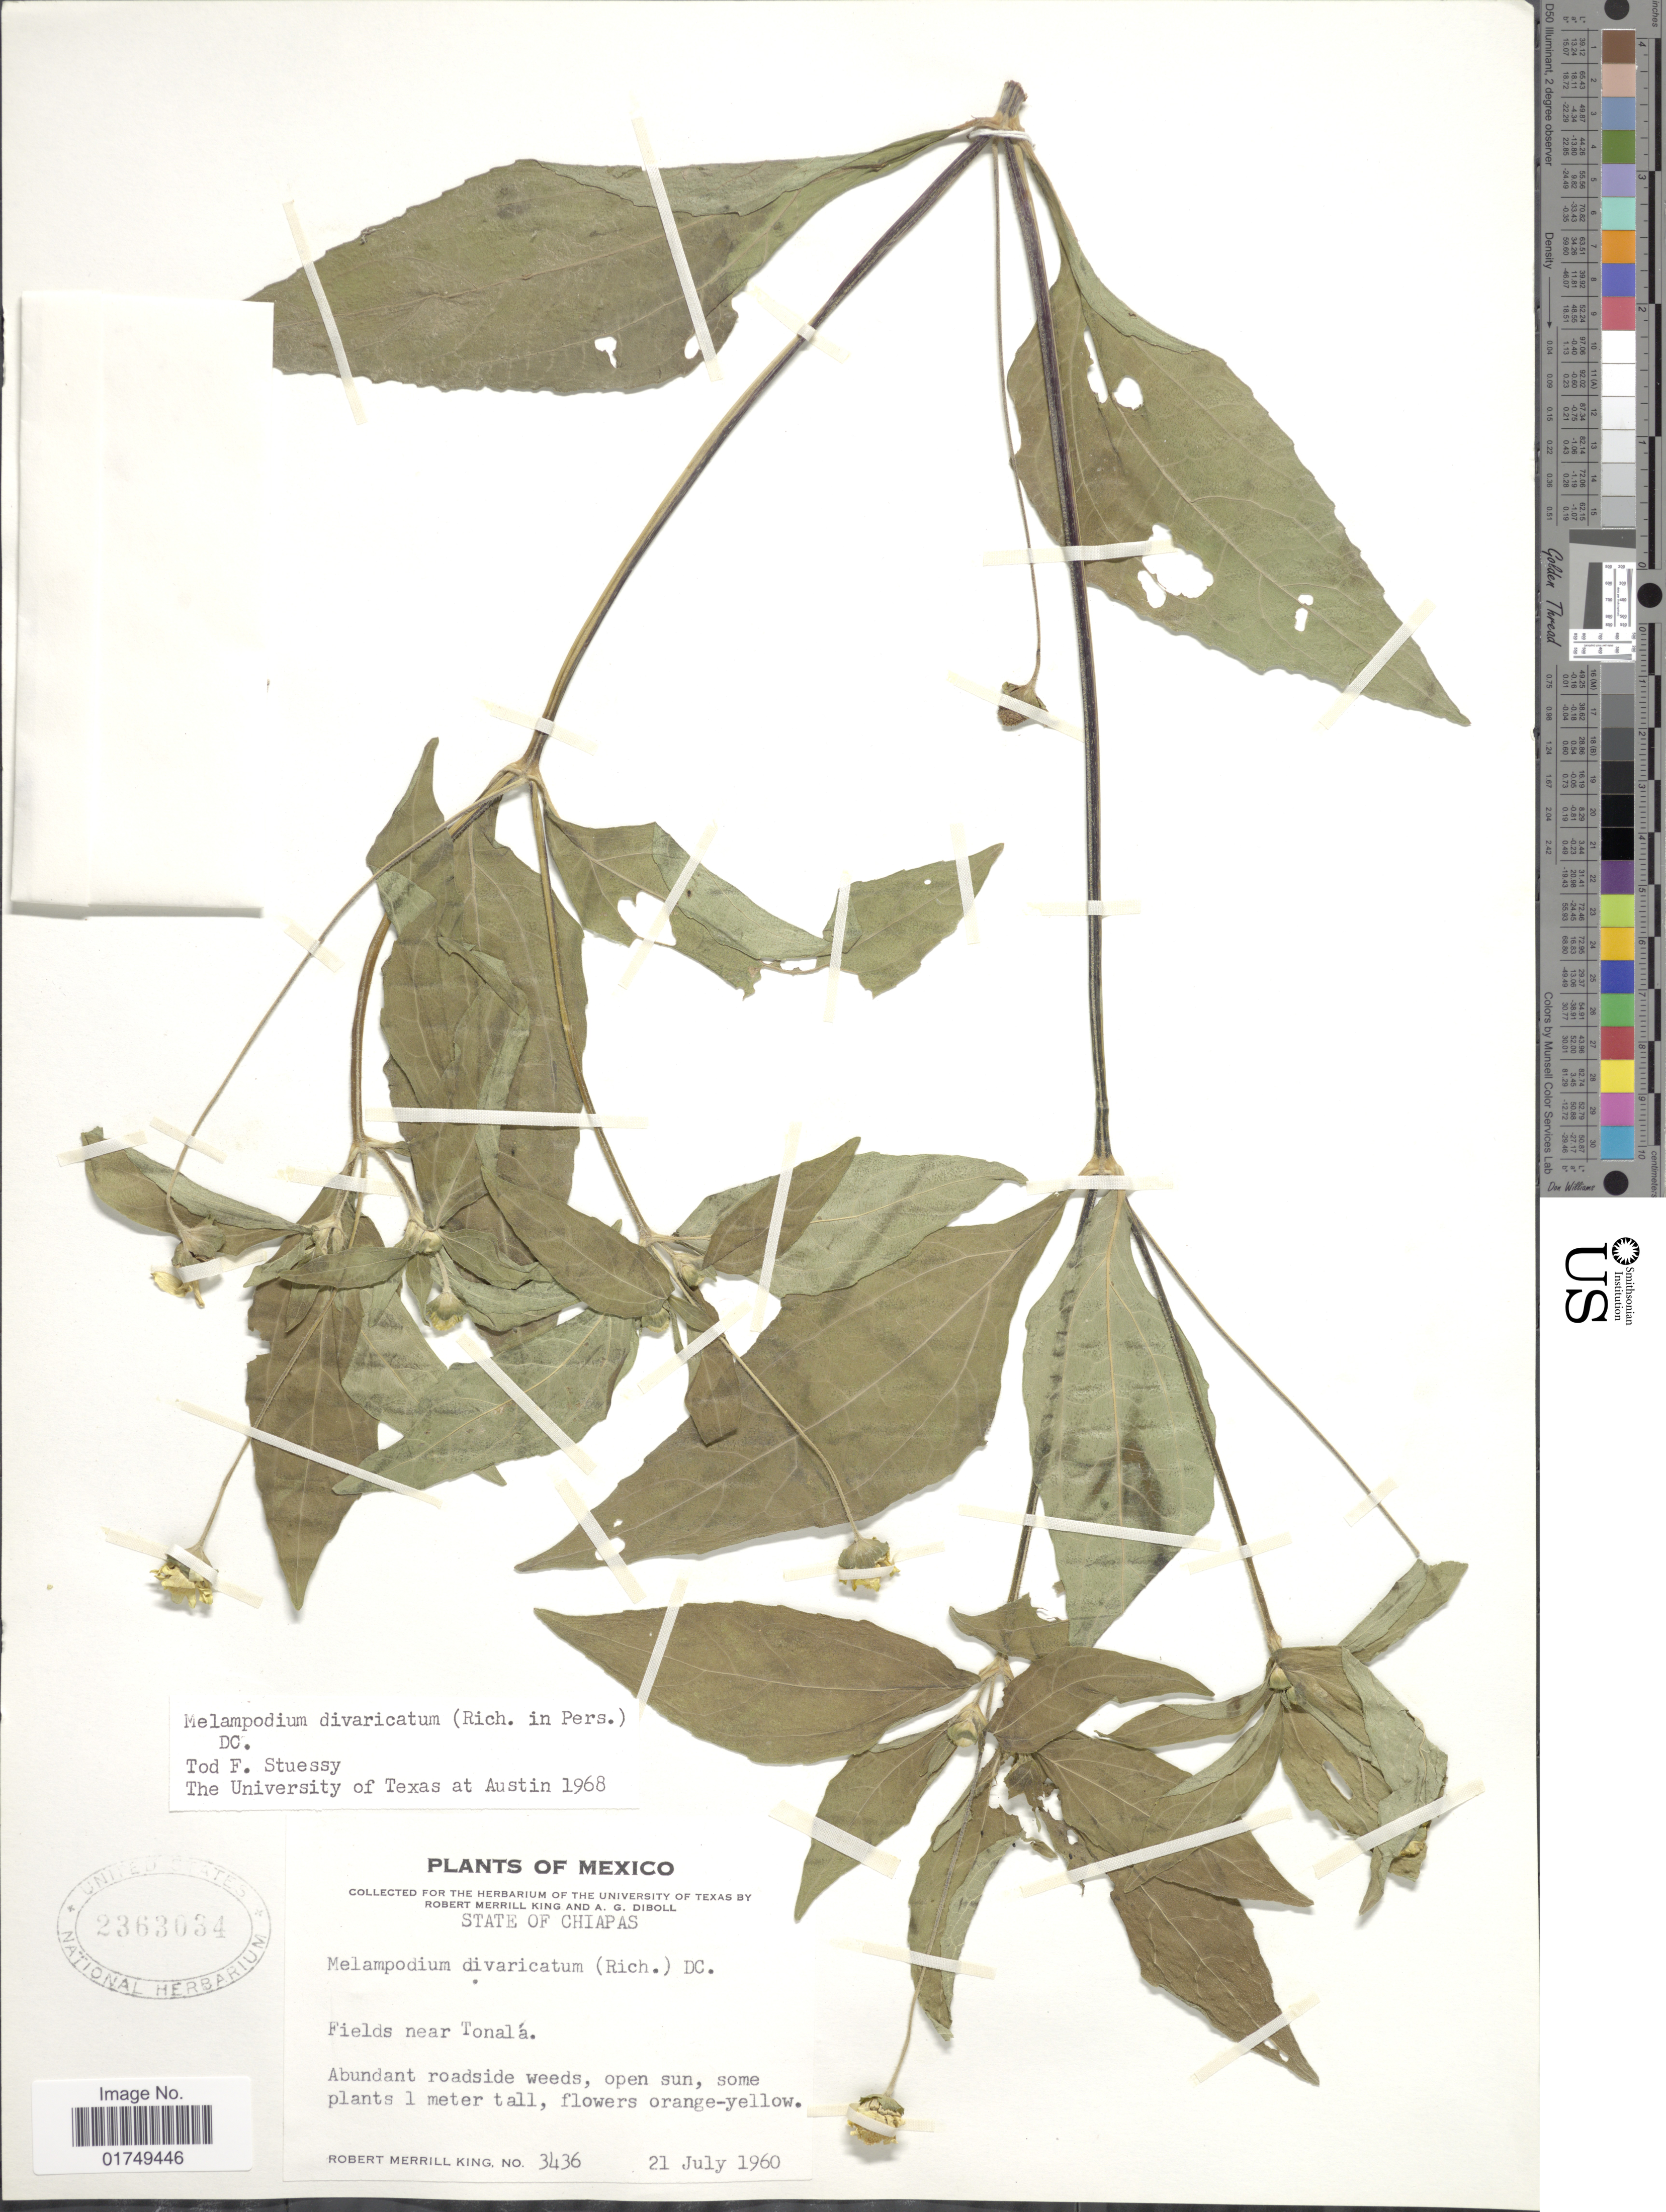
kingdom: Plantae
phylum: Tracheophyta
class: Magnoliopsida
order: Asterales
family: Asteraceae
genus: Melampodium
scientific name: Melampodium divaricatum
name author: (Rich.) DC.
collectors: R. M. King & A. Diboll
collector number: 3436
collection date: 1960-07-21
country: Mexico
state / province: Chiapas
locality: Fields near Tonala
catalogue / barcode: US 2363034